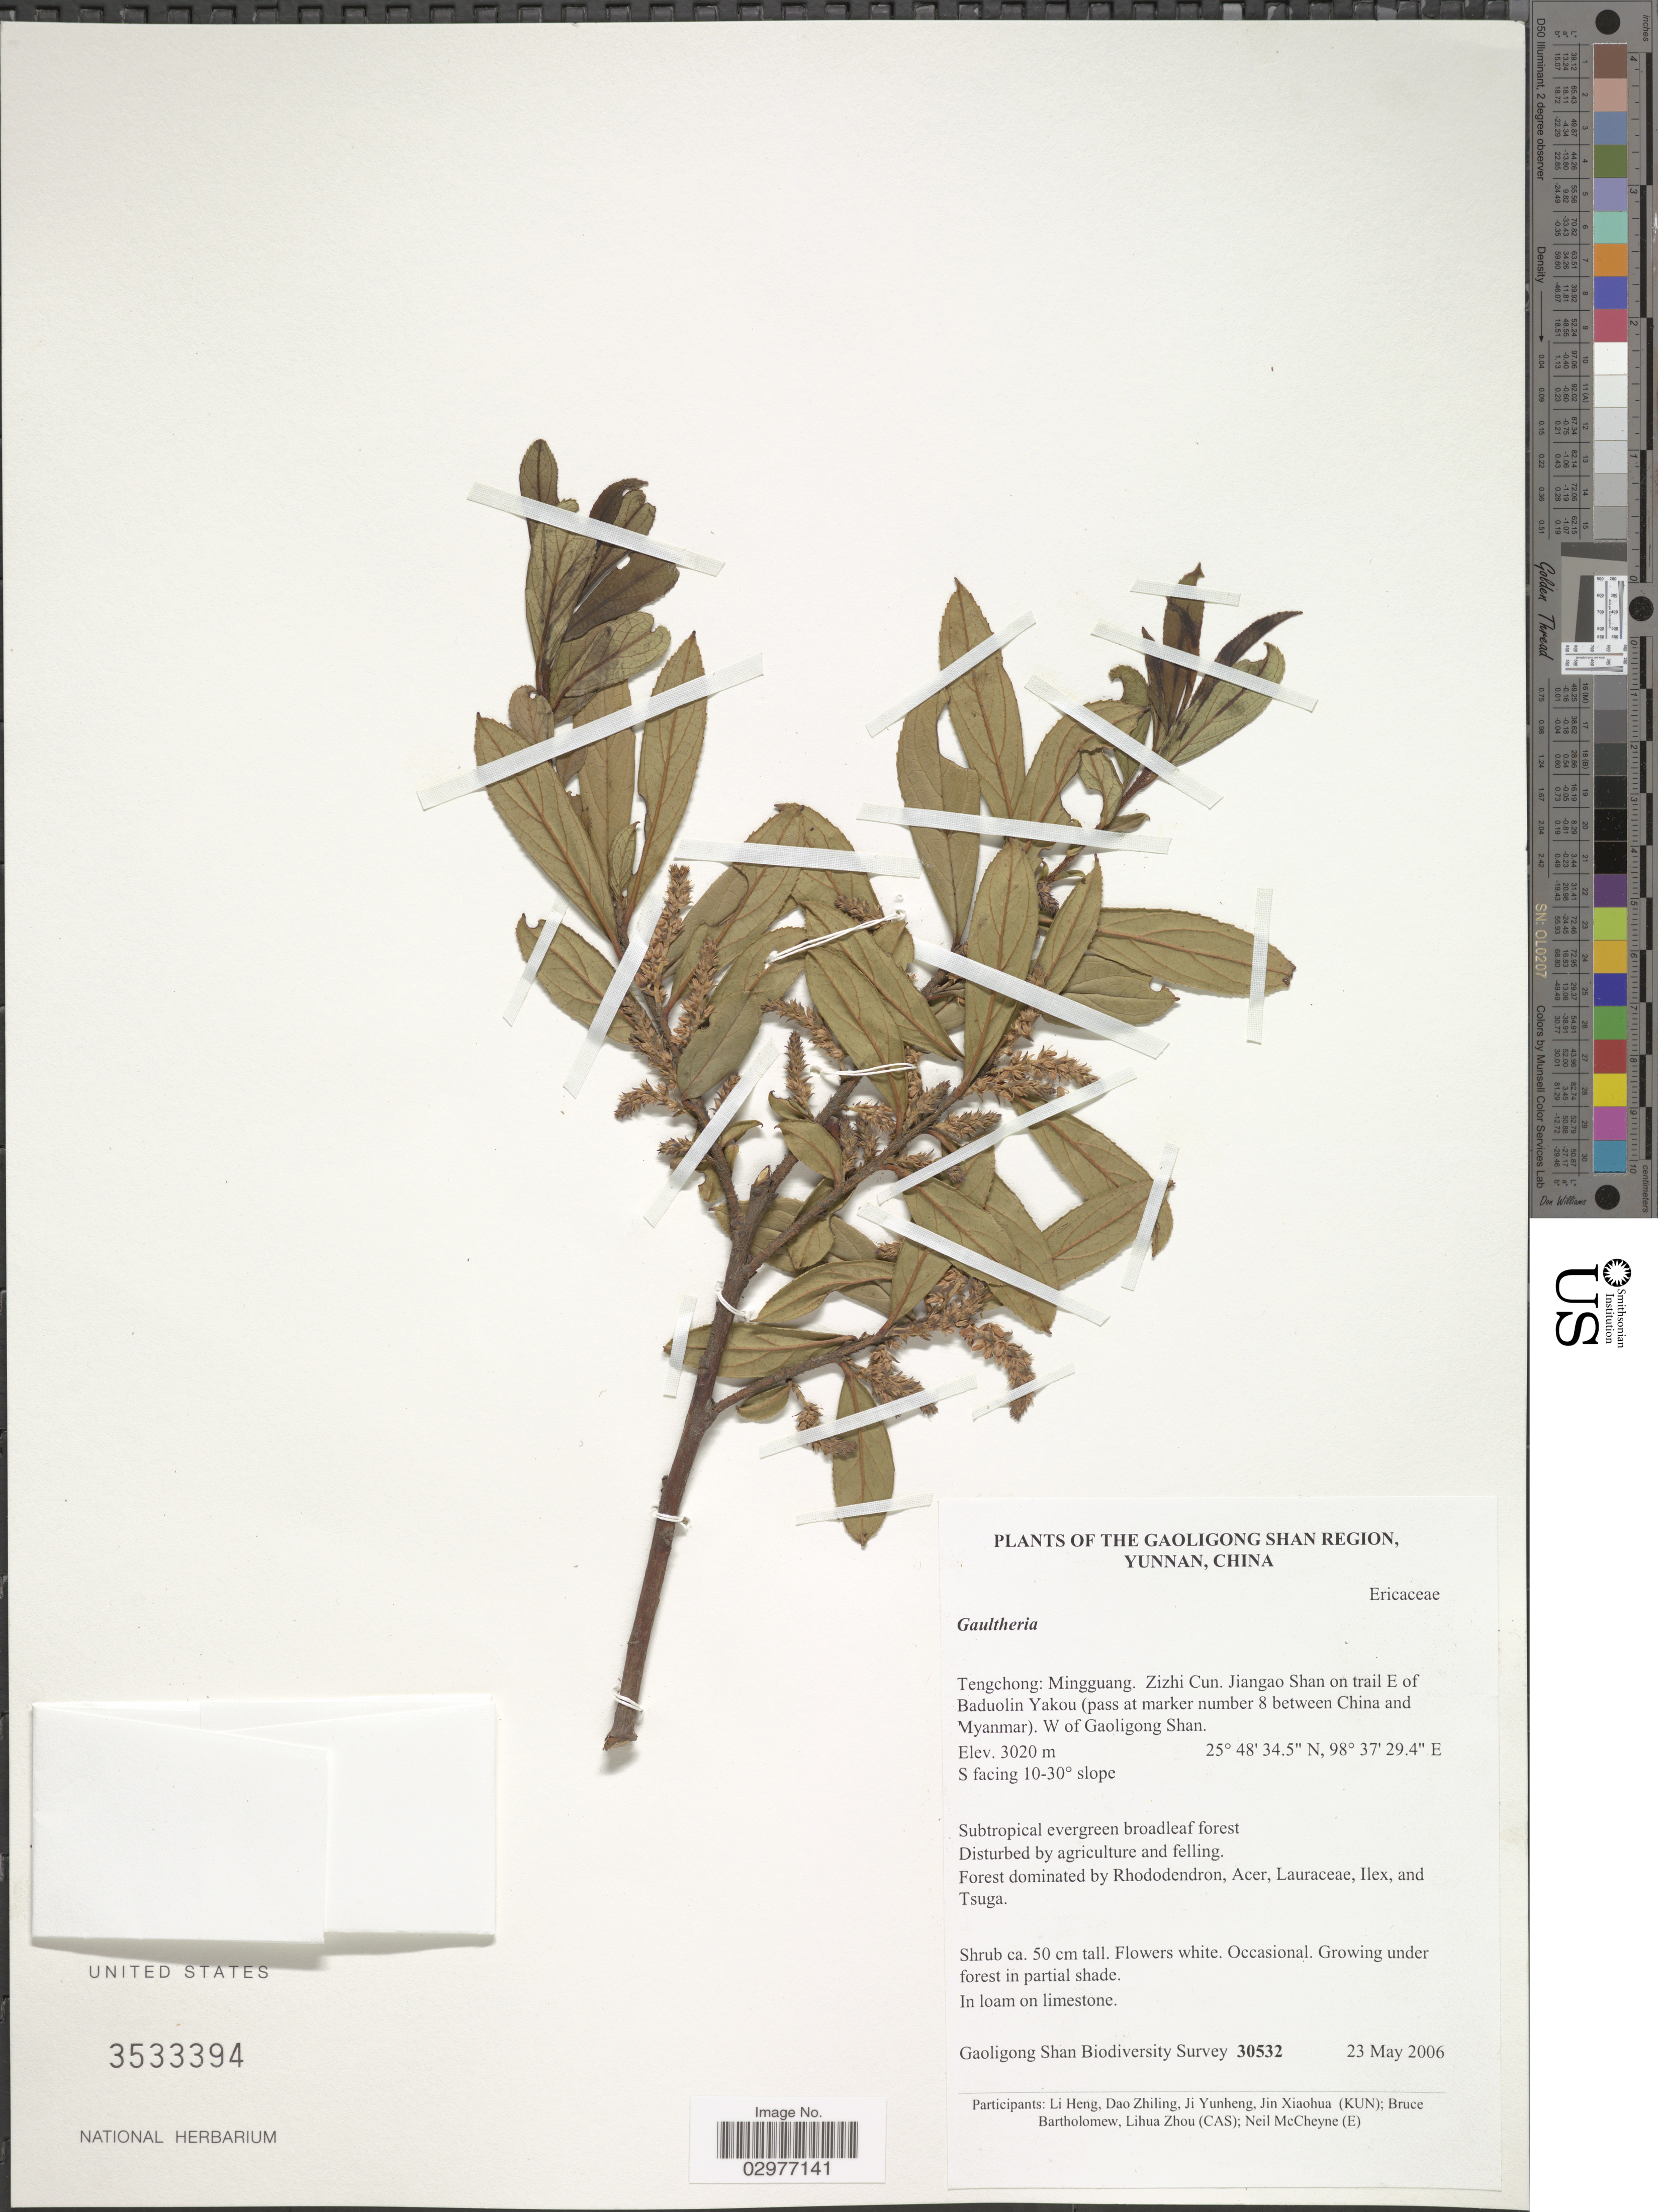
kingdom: Plantae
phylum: Tracheophyta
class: Magnoliopsida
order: Ericales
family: Ericaceae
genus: Gaultheria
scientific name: Gaultheria sp.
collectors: Gaoligong Shan Biodiversity Survey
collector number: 30532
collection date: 2006-05-23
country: China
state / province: Yunnan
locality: The Gaoligong Shan Region. Tengchong: Mingguang. Zizhi Cun. Jiangao Shan on trail E of Baduolin Yakou (pass at marker number 8 between China and Myanmar). W of Gaoligong Shan. S facing 10-30° slope.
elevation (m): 3020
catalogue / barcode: US 3533394